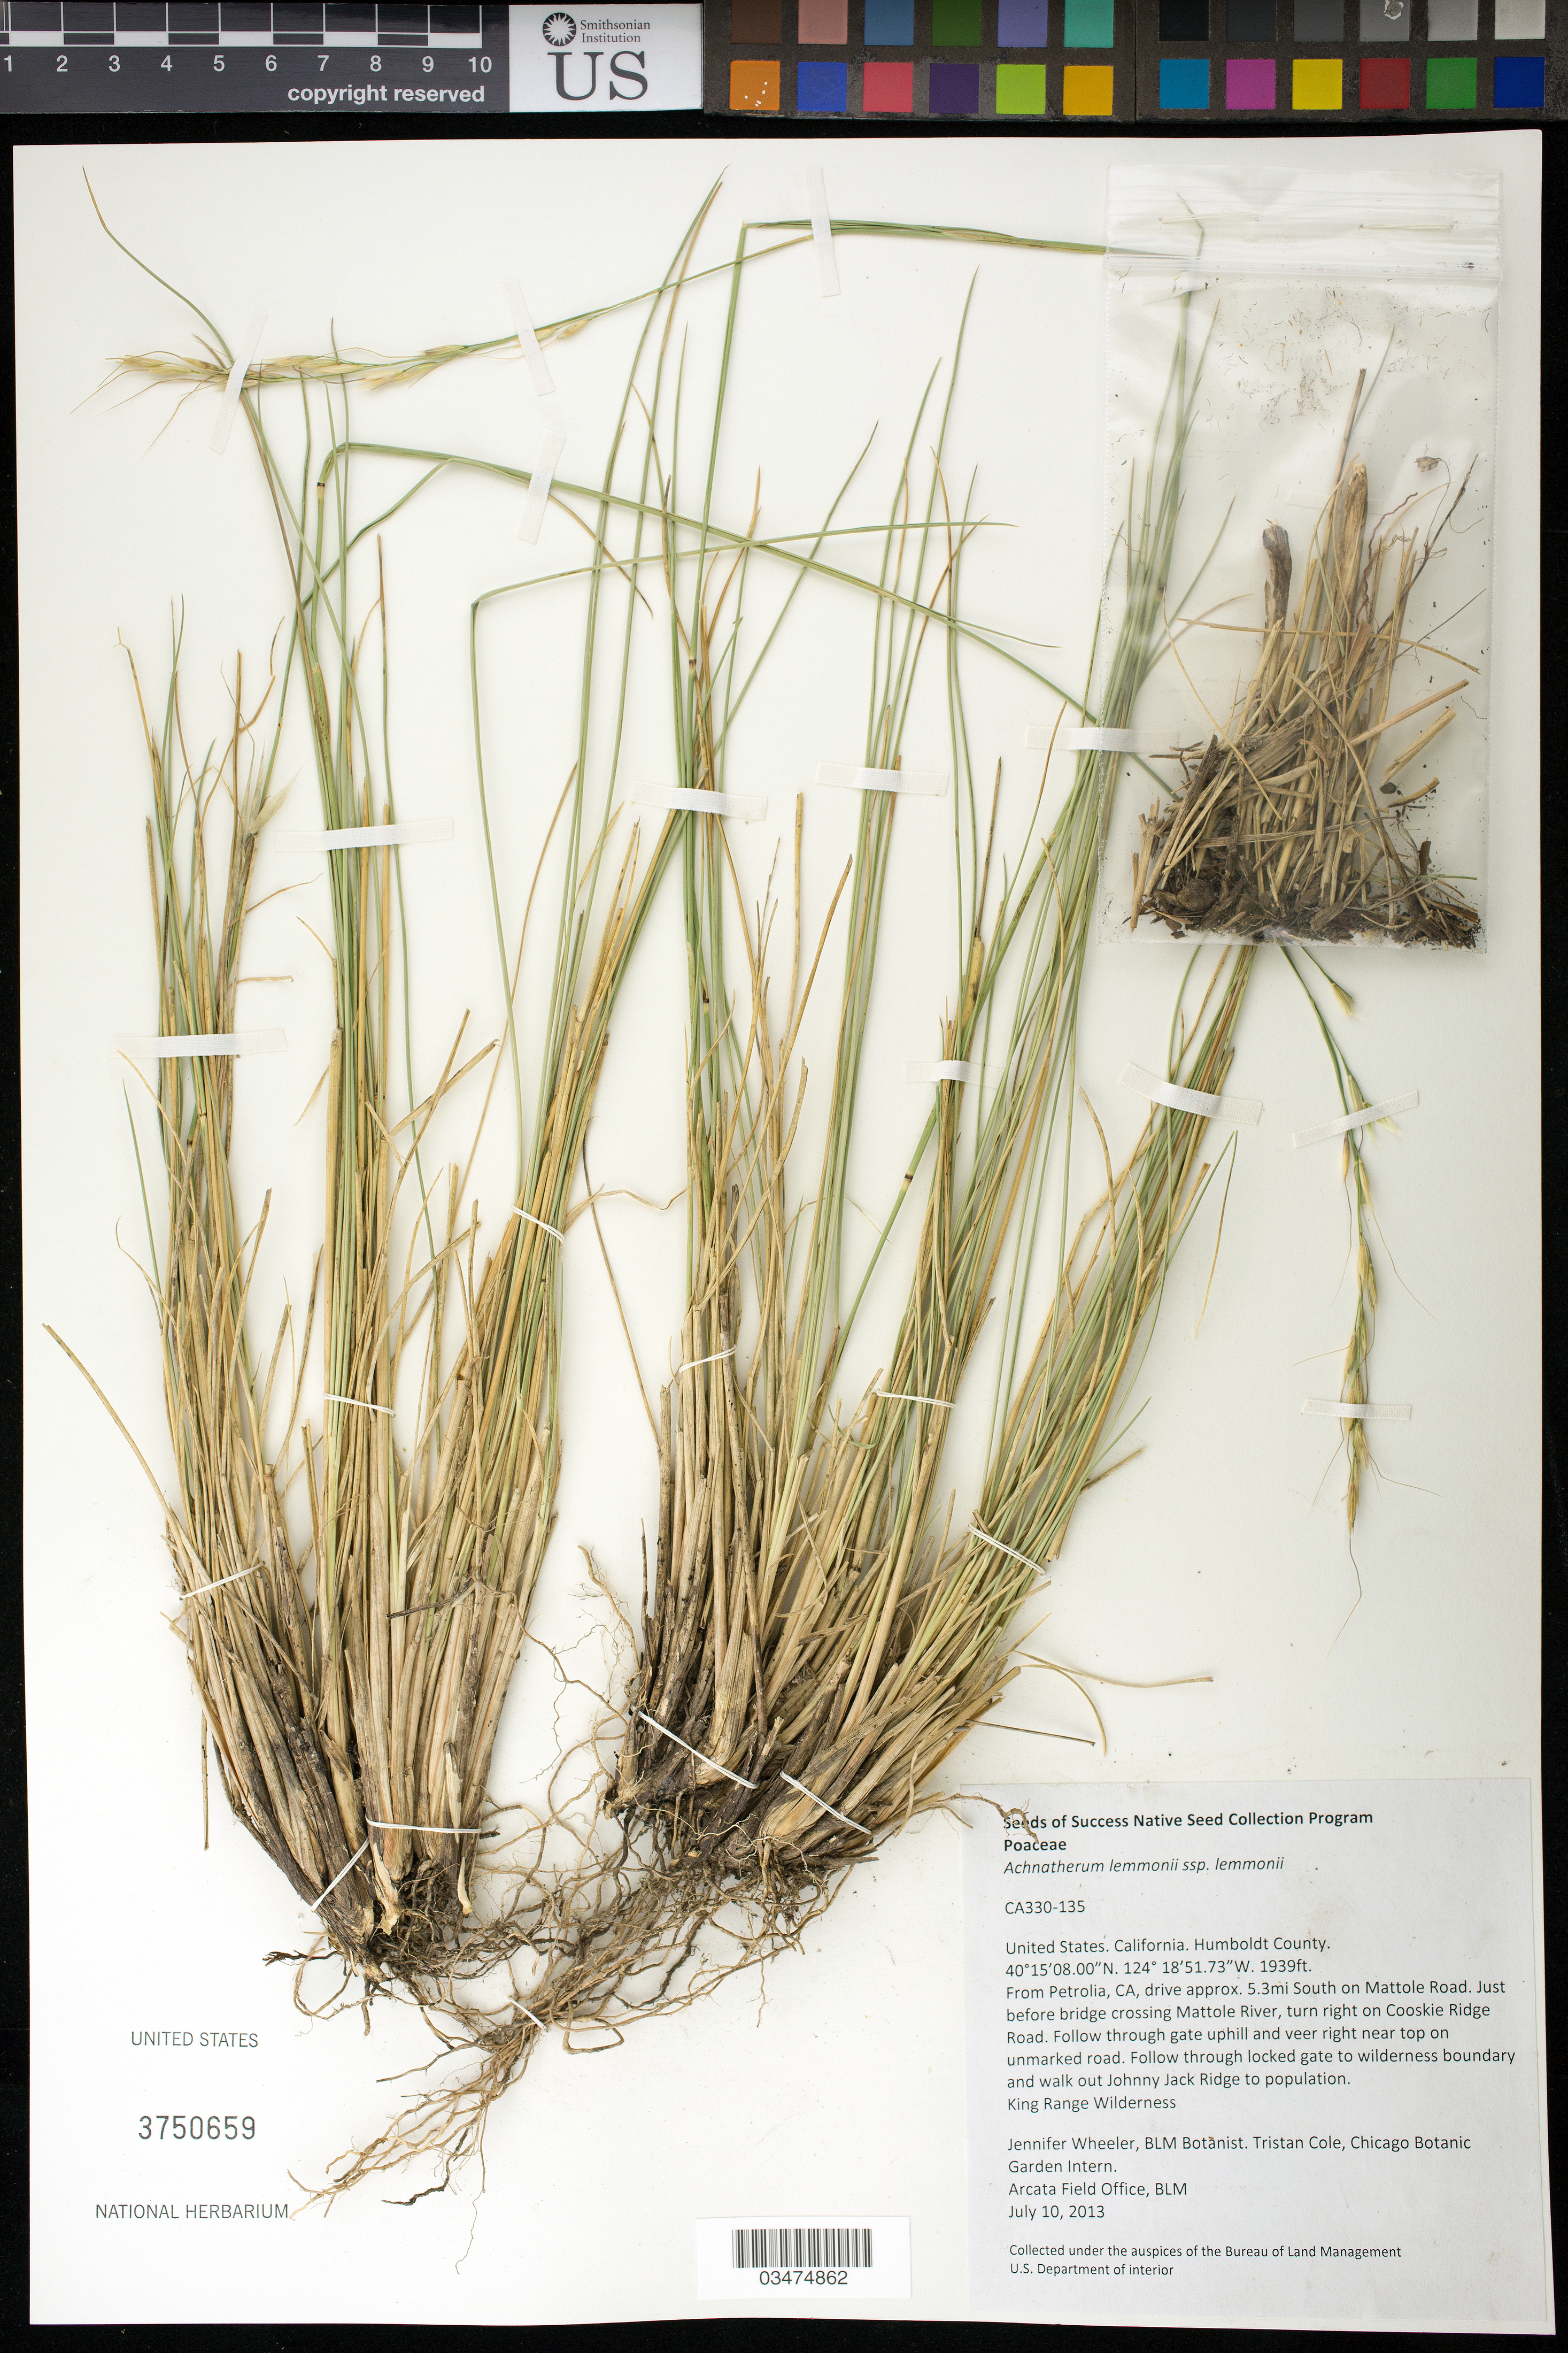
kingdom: Plantae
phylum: Tracheophyta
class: Liliopsida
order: Poales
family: Poaceae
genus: Eriocoma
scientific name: Eriocoma lemmonii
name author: (Vasey) Romasch.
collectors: J. Wheeler et al.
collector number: CA330-135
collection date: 2013-07-10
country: United States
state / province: California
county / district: Humboldt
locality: From Petrolia, 5.3 mi. on Mattole Road, just before bridge crossing Mattole River, out Johnny Jack Ridge. King Range Wilderness.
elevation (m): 591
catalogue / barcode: US 3750659